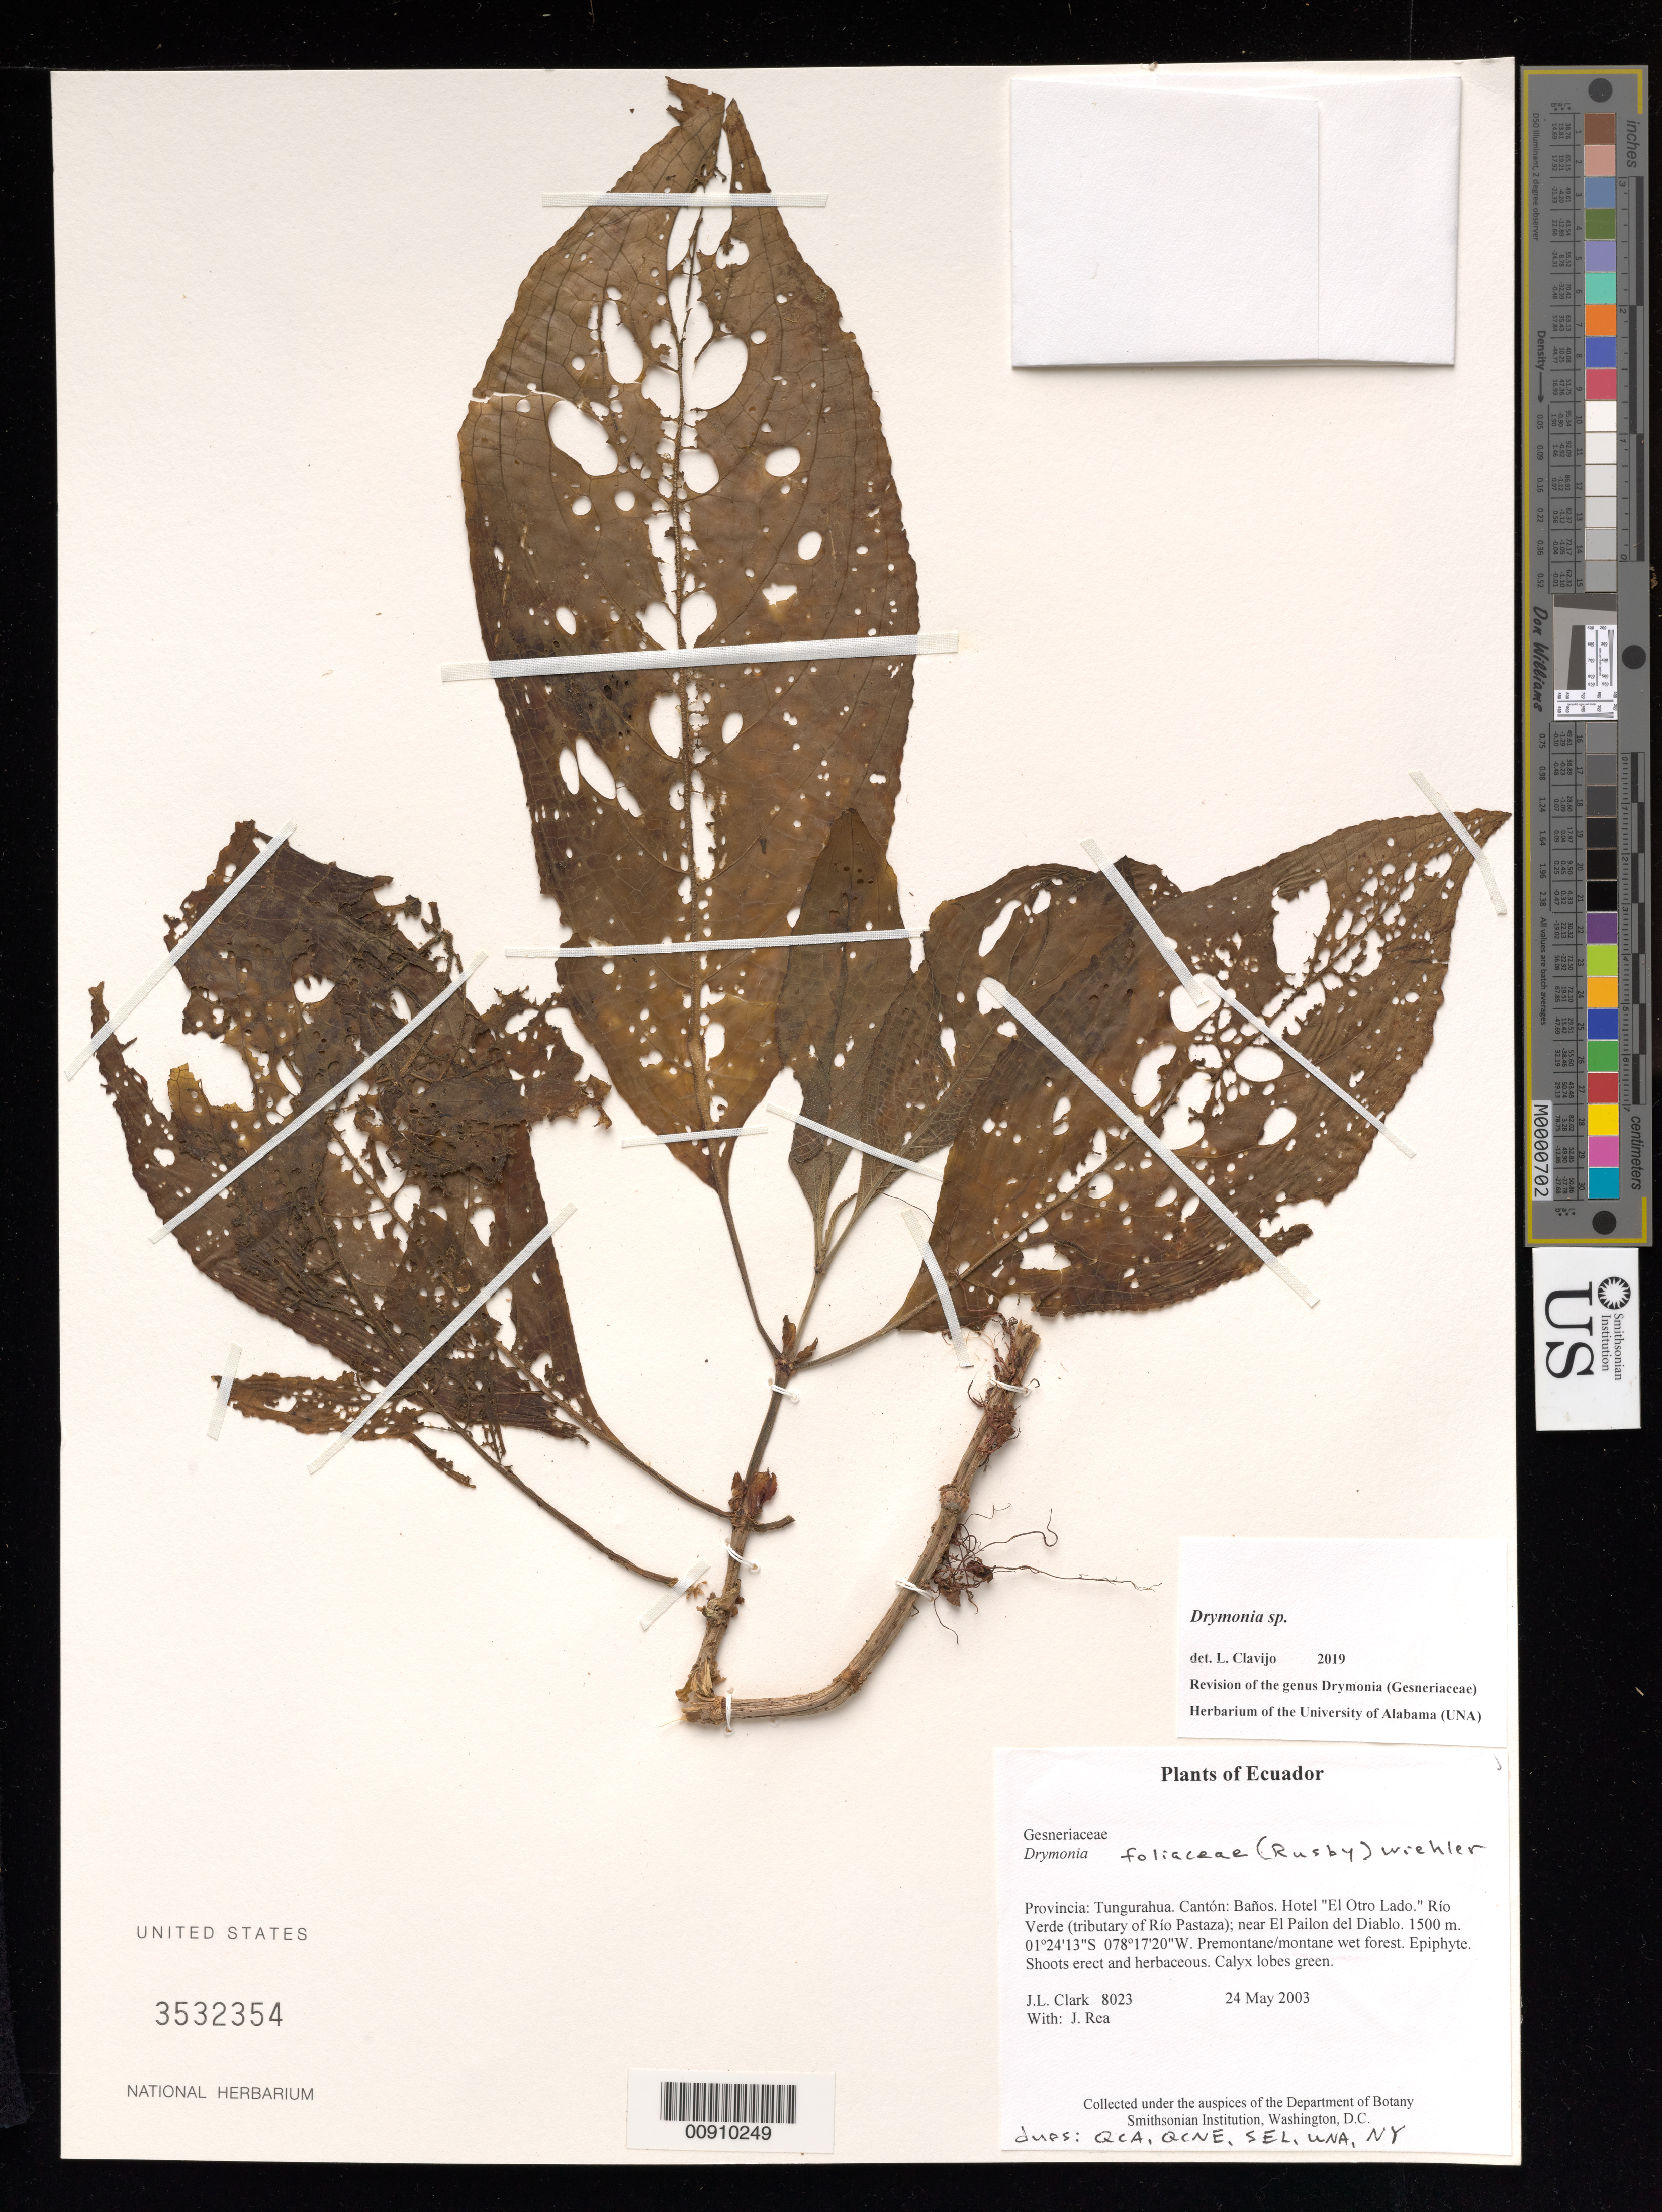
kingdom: Plantae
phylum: Tracheophyta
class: Magnoliopsida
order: Lamiales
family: Gesneriaceae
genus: Drymonia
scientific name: Drymonia sp.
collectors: J. L. Clark & J. Rea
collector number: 8023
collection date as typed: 24 May 2003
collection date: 2003-05-24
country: Ecuador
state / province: Tungurahua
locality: Baños. Hotel "El Otro Lado." Río Verde (tributary of Río Pastaza); near El Pailon del Diablo.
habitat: Premontane/montane wet forest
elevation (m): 1500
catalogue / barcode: US 3532354